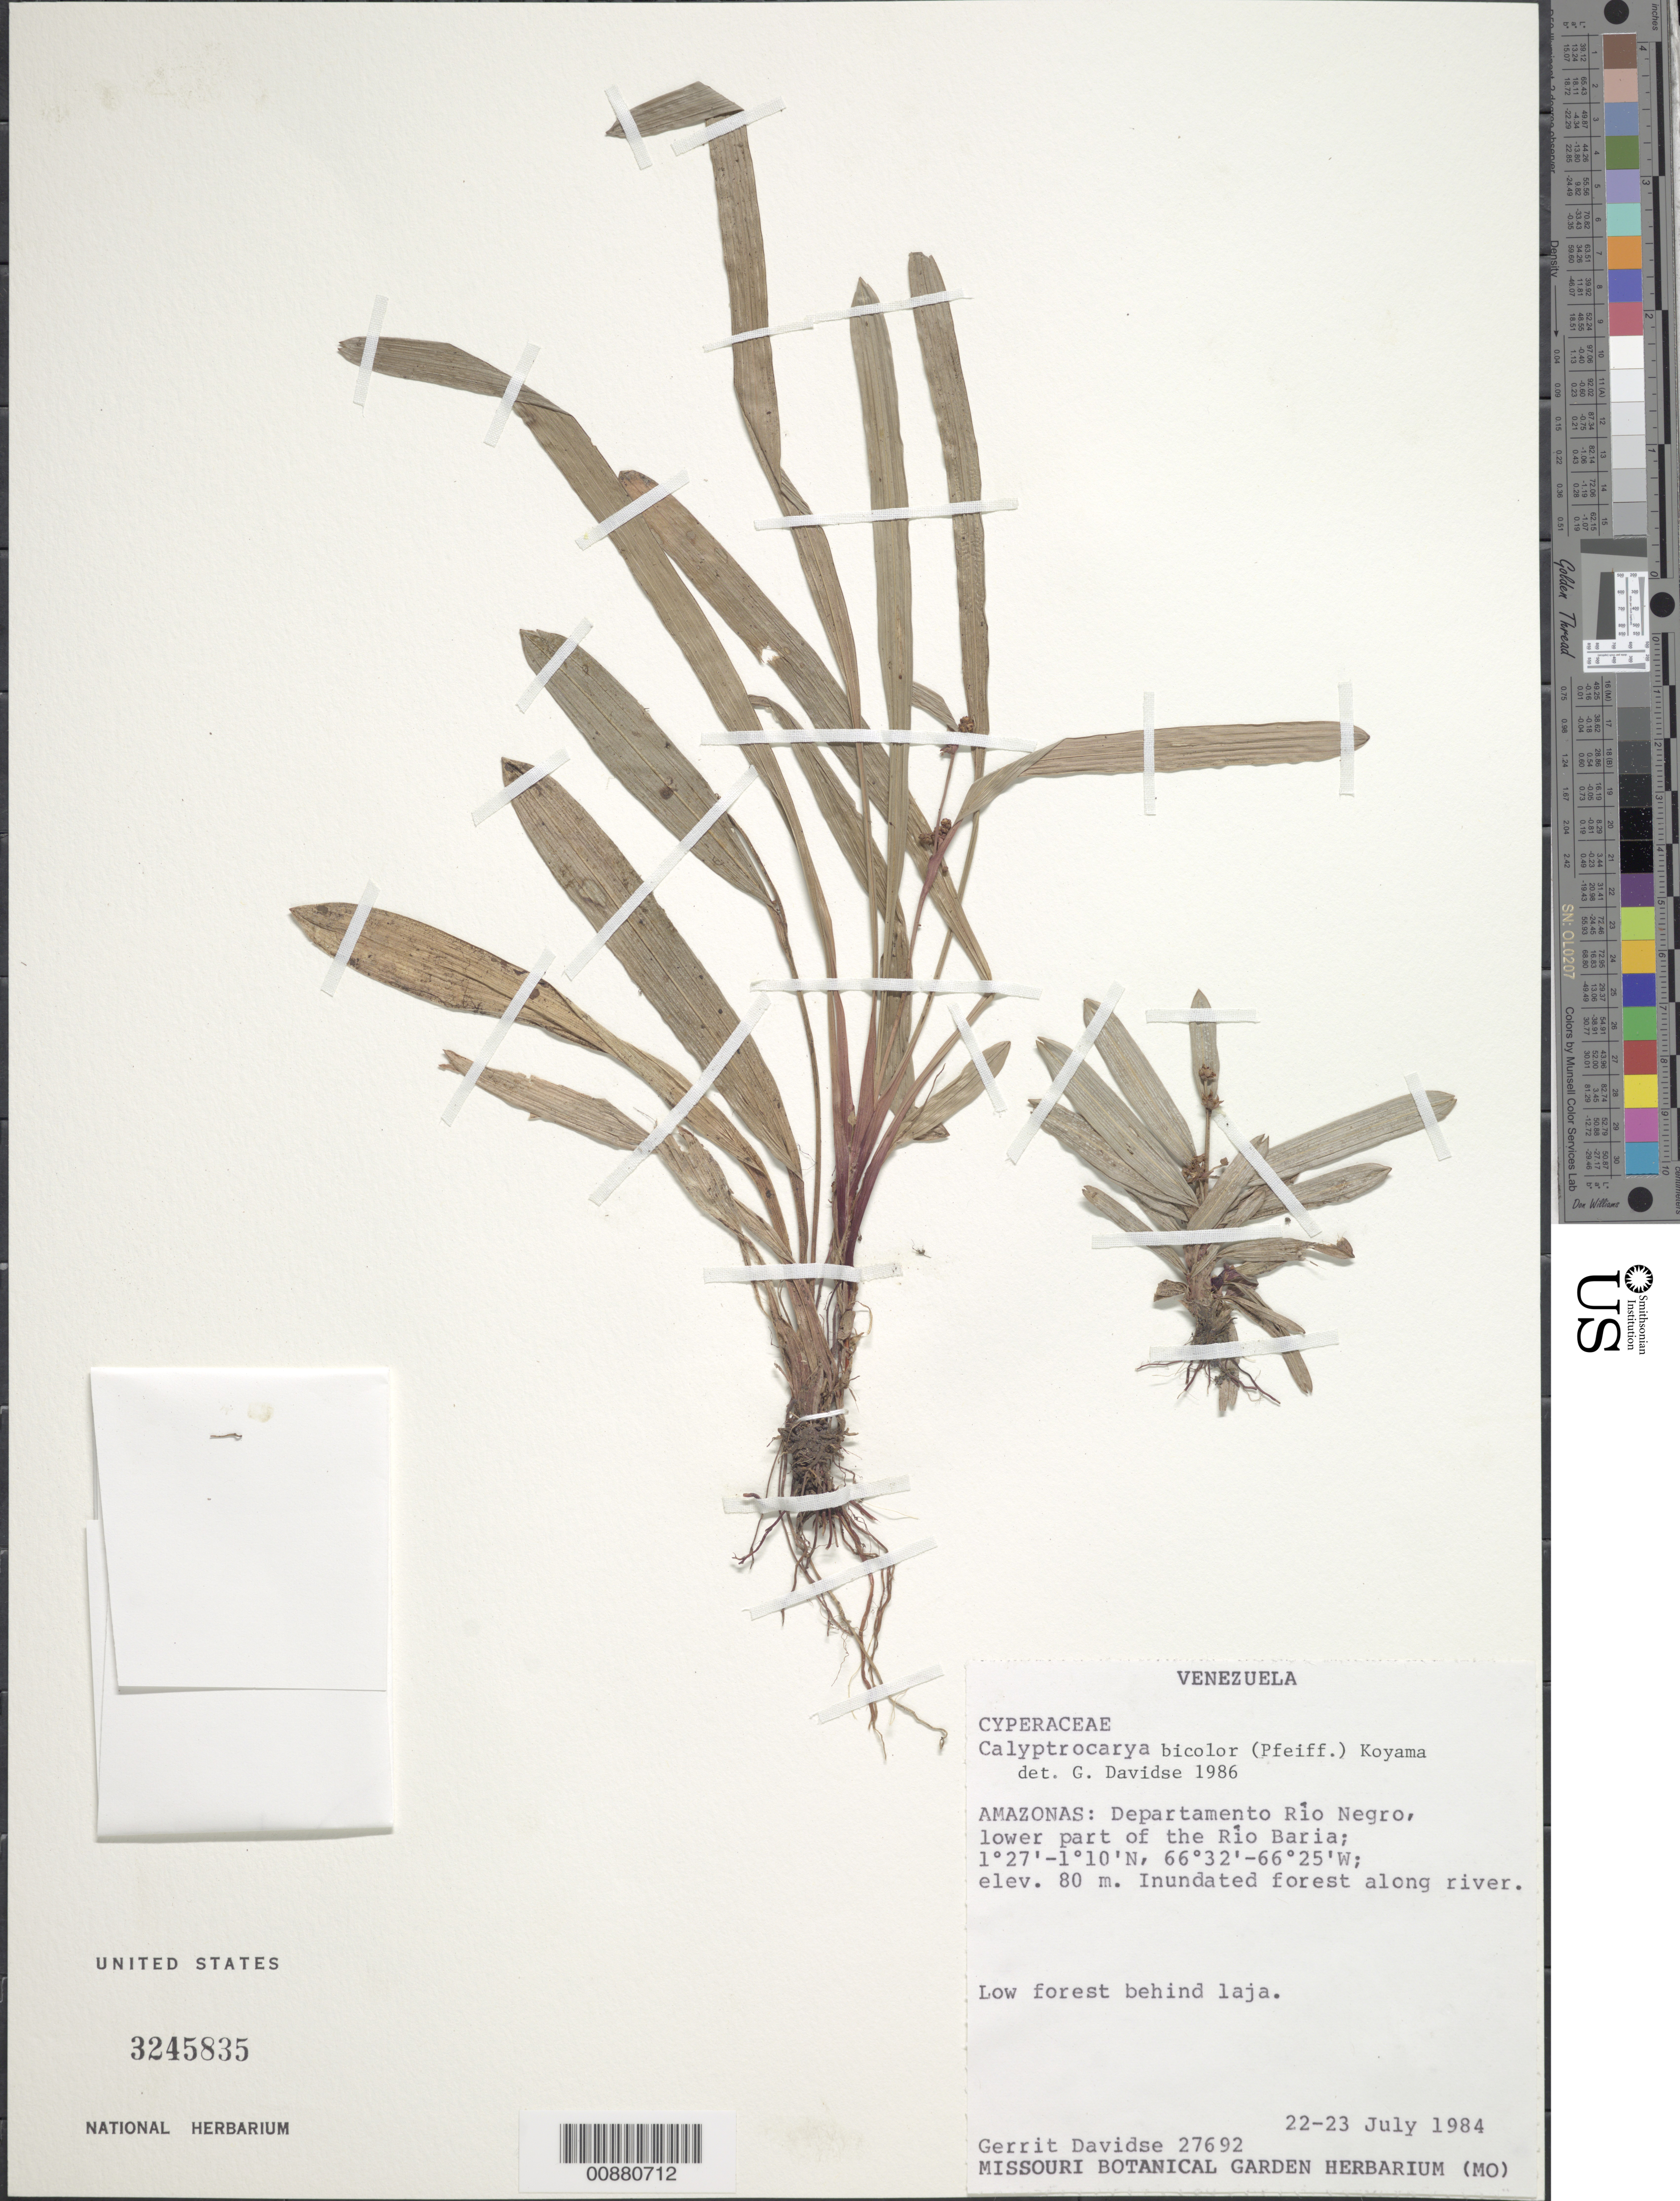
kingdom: Plantae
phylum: Tracheophyta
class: Liliopsida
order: Poales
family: Cyperaceae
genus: Calyptrocarya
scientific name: Calyptrocarya bicolor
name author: (H. Pfeiff.) T. Koyama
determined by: Davidse, Gerrit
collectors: G. Davidse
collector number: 27692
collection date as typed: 22-Jul-84 to 23-Jul-84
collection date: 1984-07-22/1984-07-23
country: Venezuela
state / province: Amazonas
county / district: Río Negro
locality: Río Baria, lower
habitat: Inundated forest along river; low forest behind laja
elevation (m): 80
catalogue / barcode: US 3245835